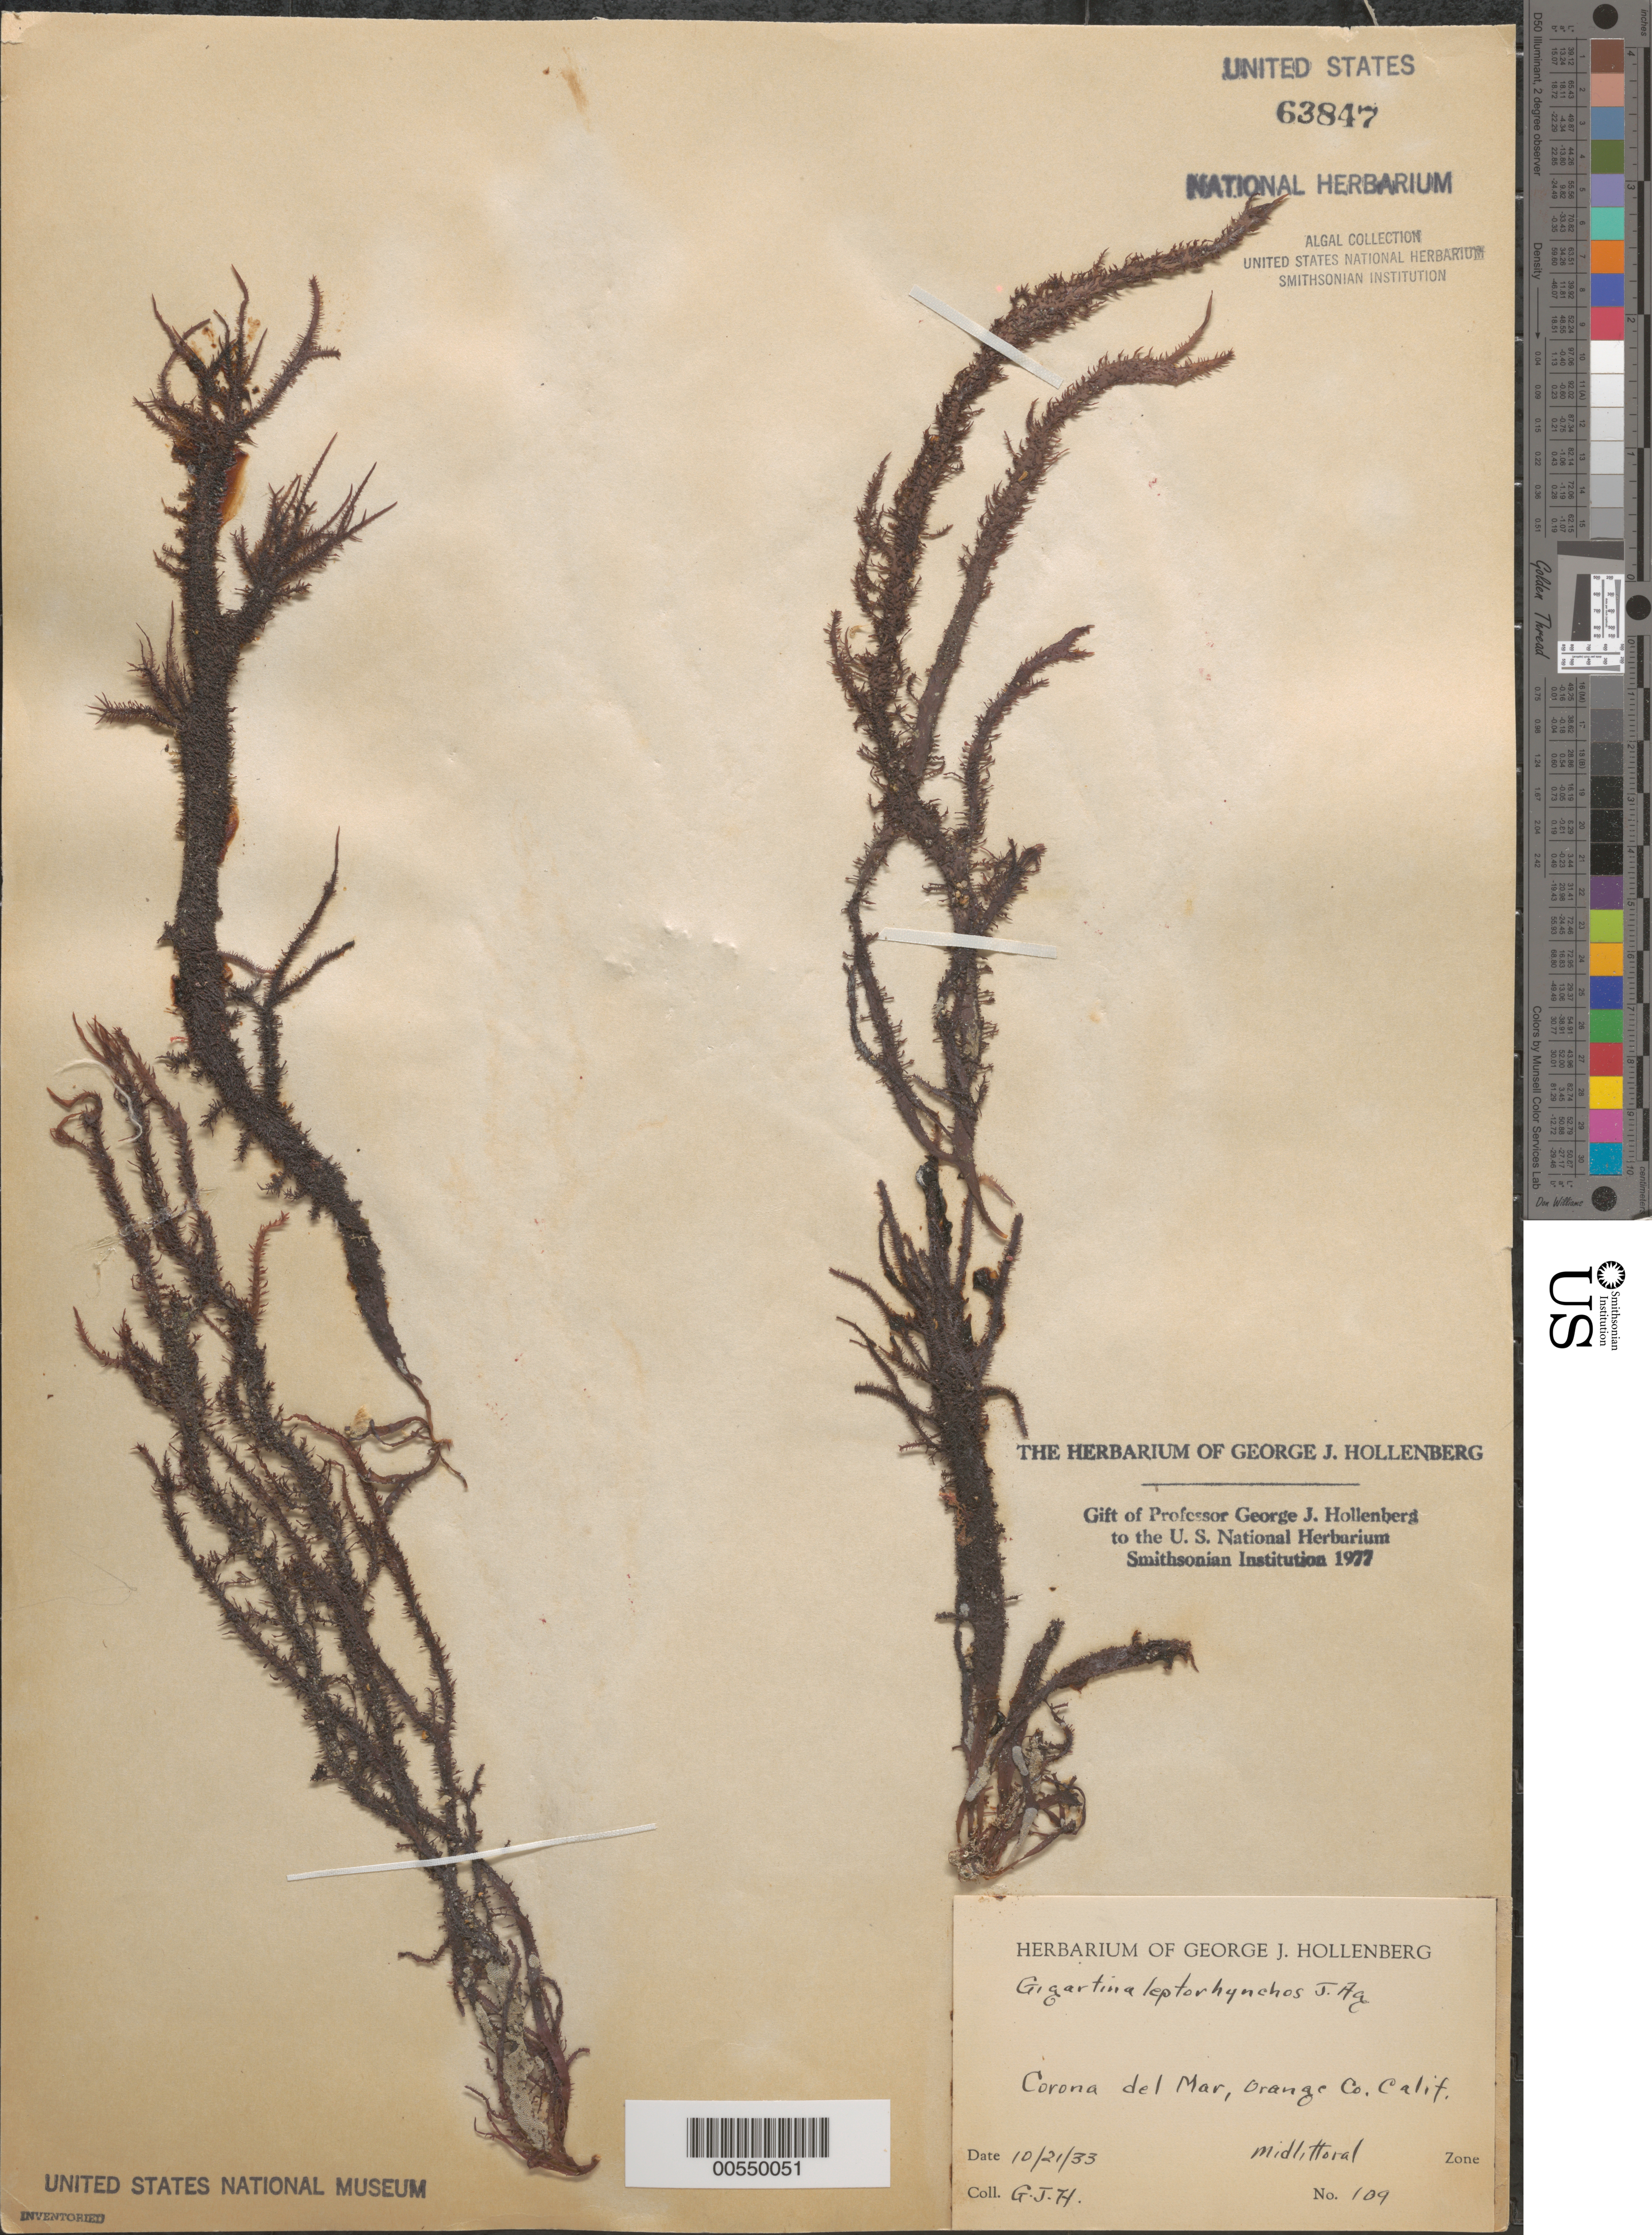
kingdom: Plantae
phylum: Rhodophyta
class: Florideophyceae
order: Gigartinales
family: Gigartinaceae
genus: Mazzaella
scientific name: Mazzaella leptorhynchos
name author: (J. Agardh) Leister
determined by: Algae name updating Project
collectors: G. Hollenberg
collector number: GJH 109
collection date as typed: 21 Oct 1933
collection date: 1933-10-21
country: United States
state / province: California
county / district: Orange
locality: Corona del Mar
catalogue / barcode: US 63847